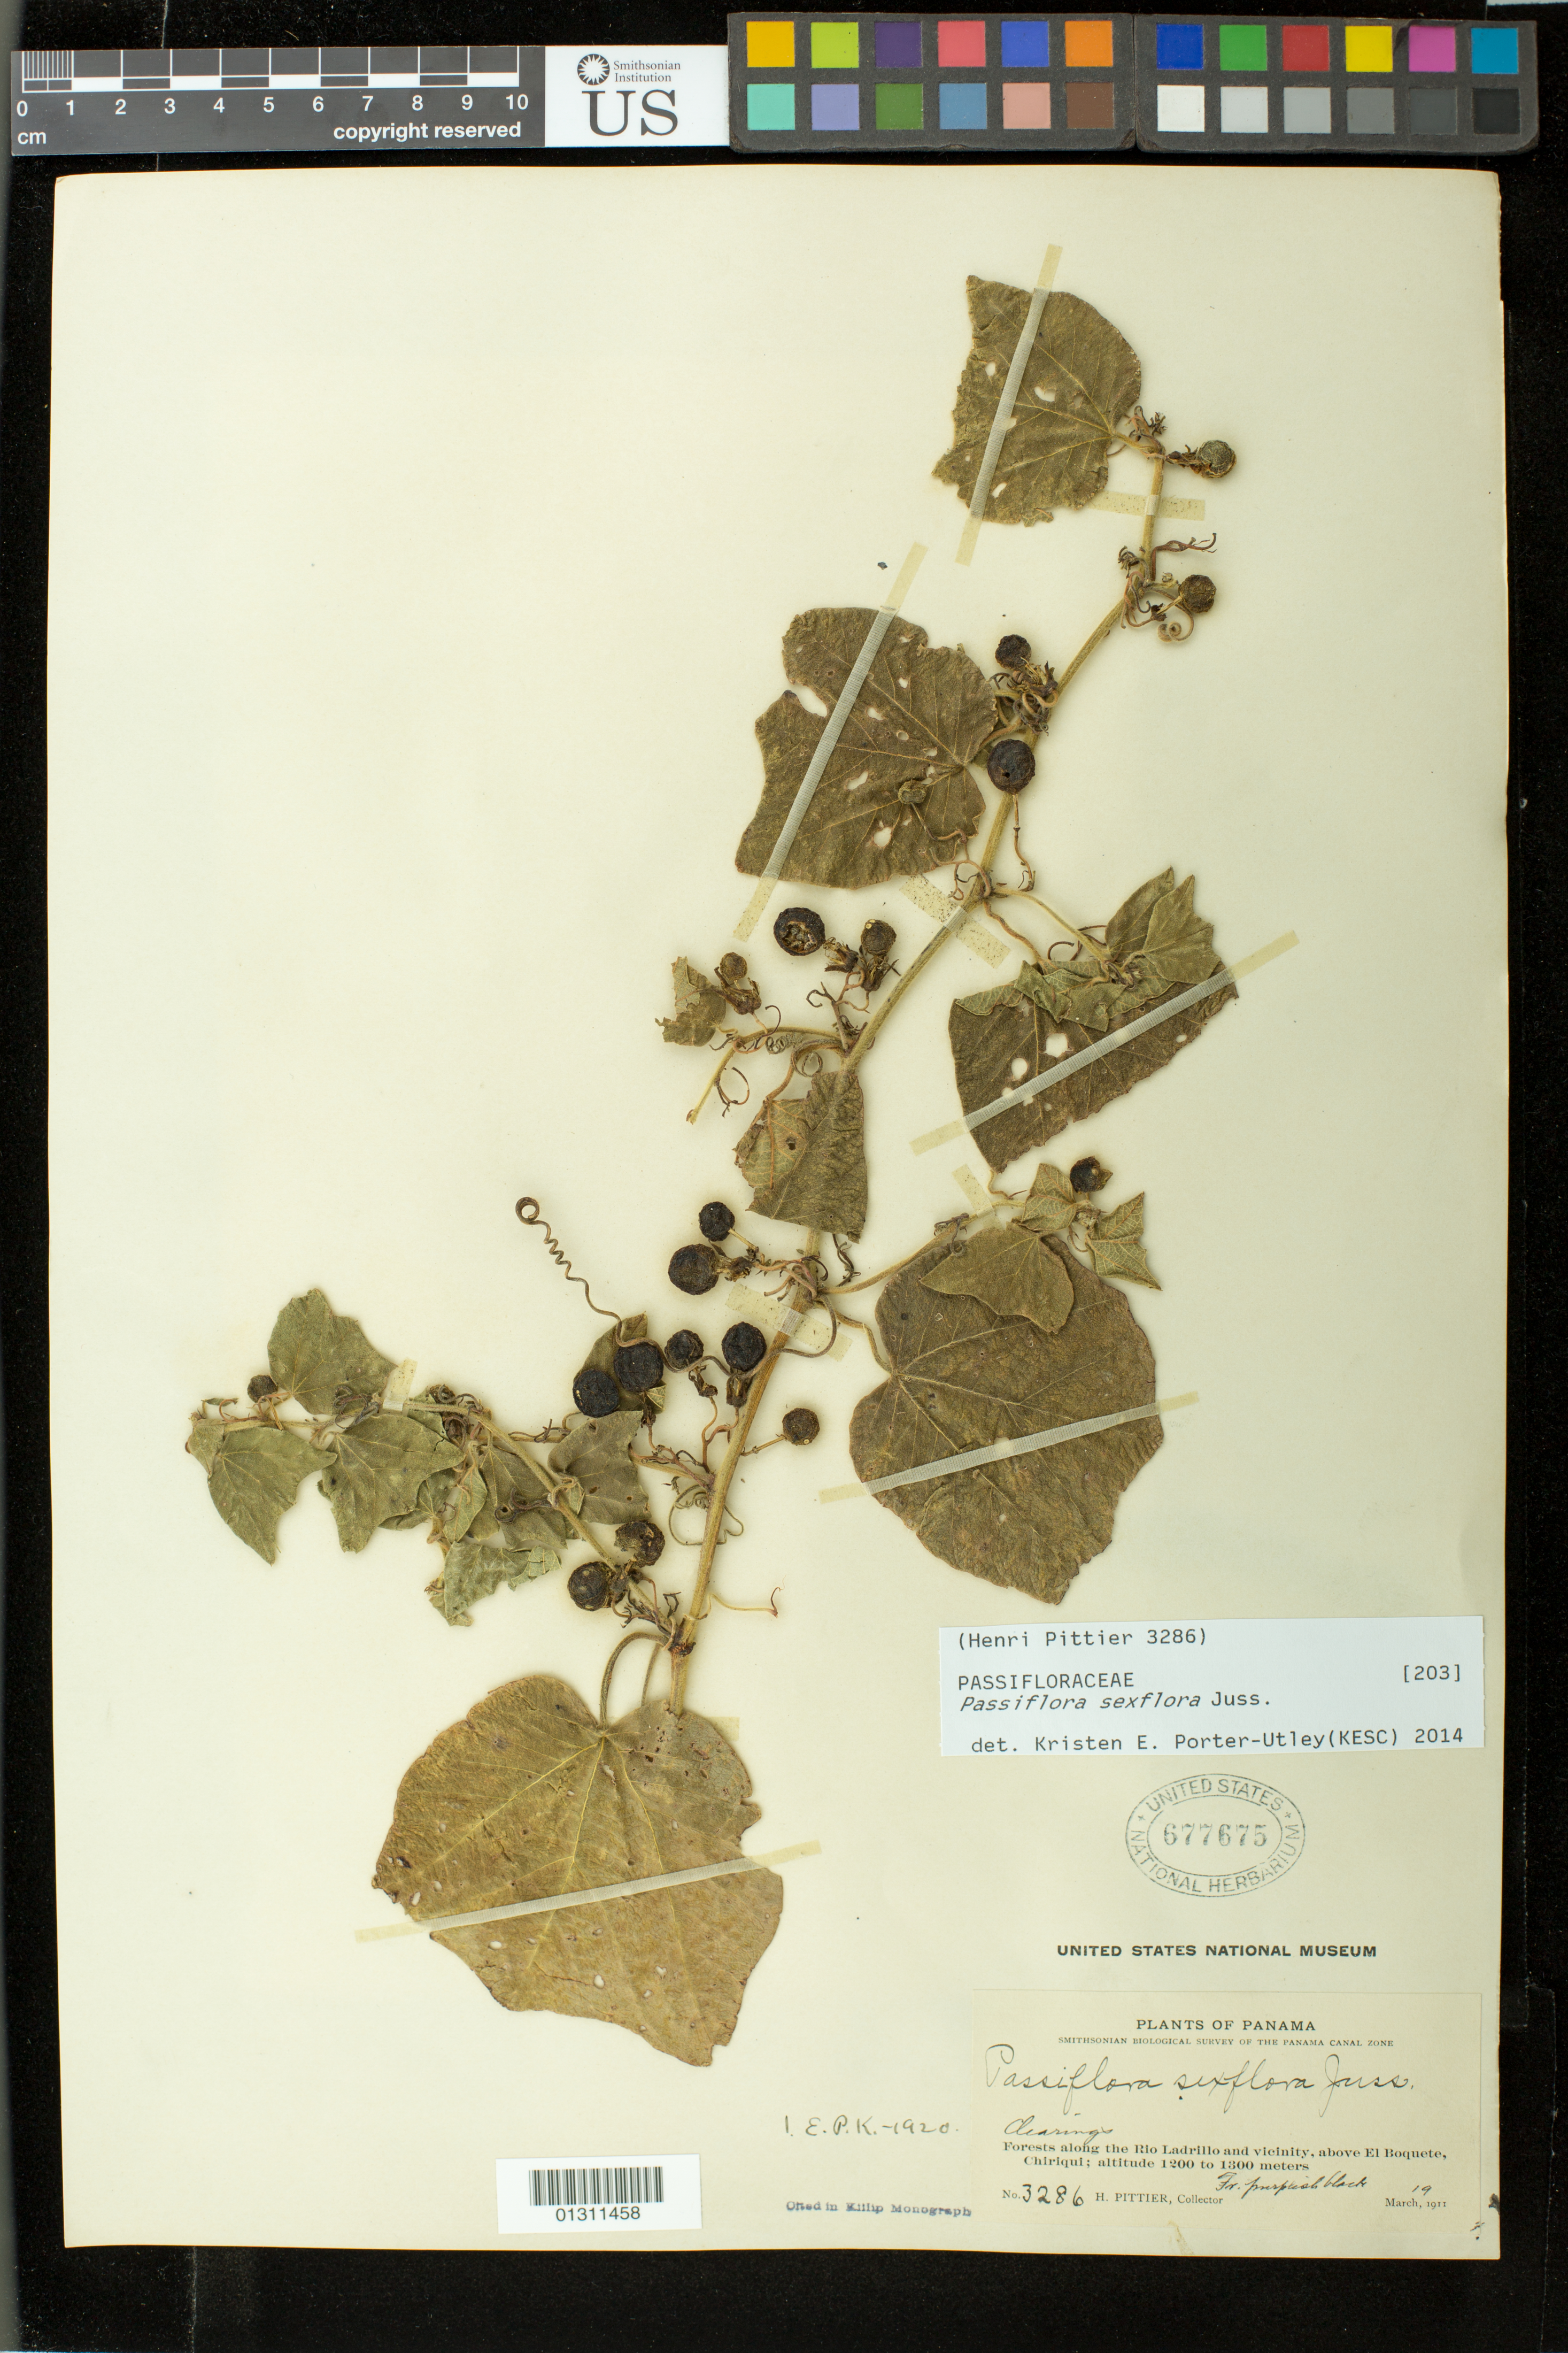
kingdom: Plantae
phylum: Tracheophyta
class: Magnoliopsida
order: Malpighiales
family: Passifloraceae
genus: Passiflora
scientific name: Passiflora sexflora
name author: Juss.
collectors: H. F. Pittier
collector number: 3286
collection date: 1911-03-19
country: Panama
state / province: Chiriqui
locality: forests along the Rio Ladrillo and vicinity, above El Boquete.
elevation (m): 1200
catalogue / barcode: US 677675